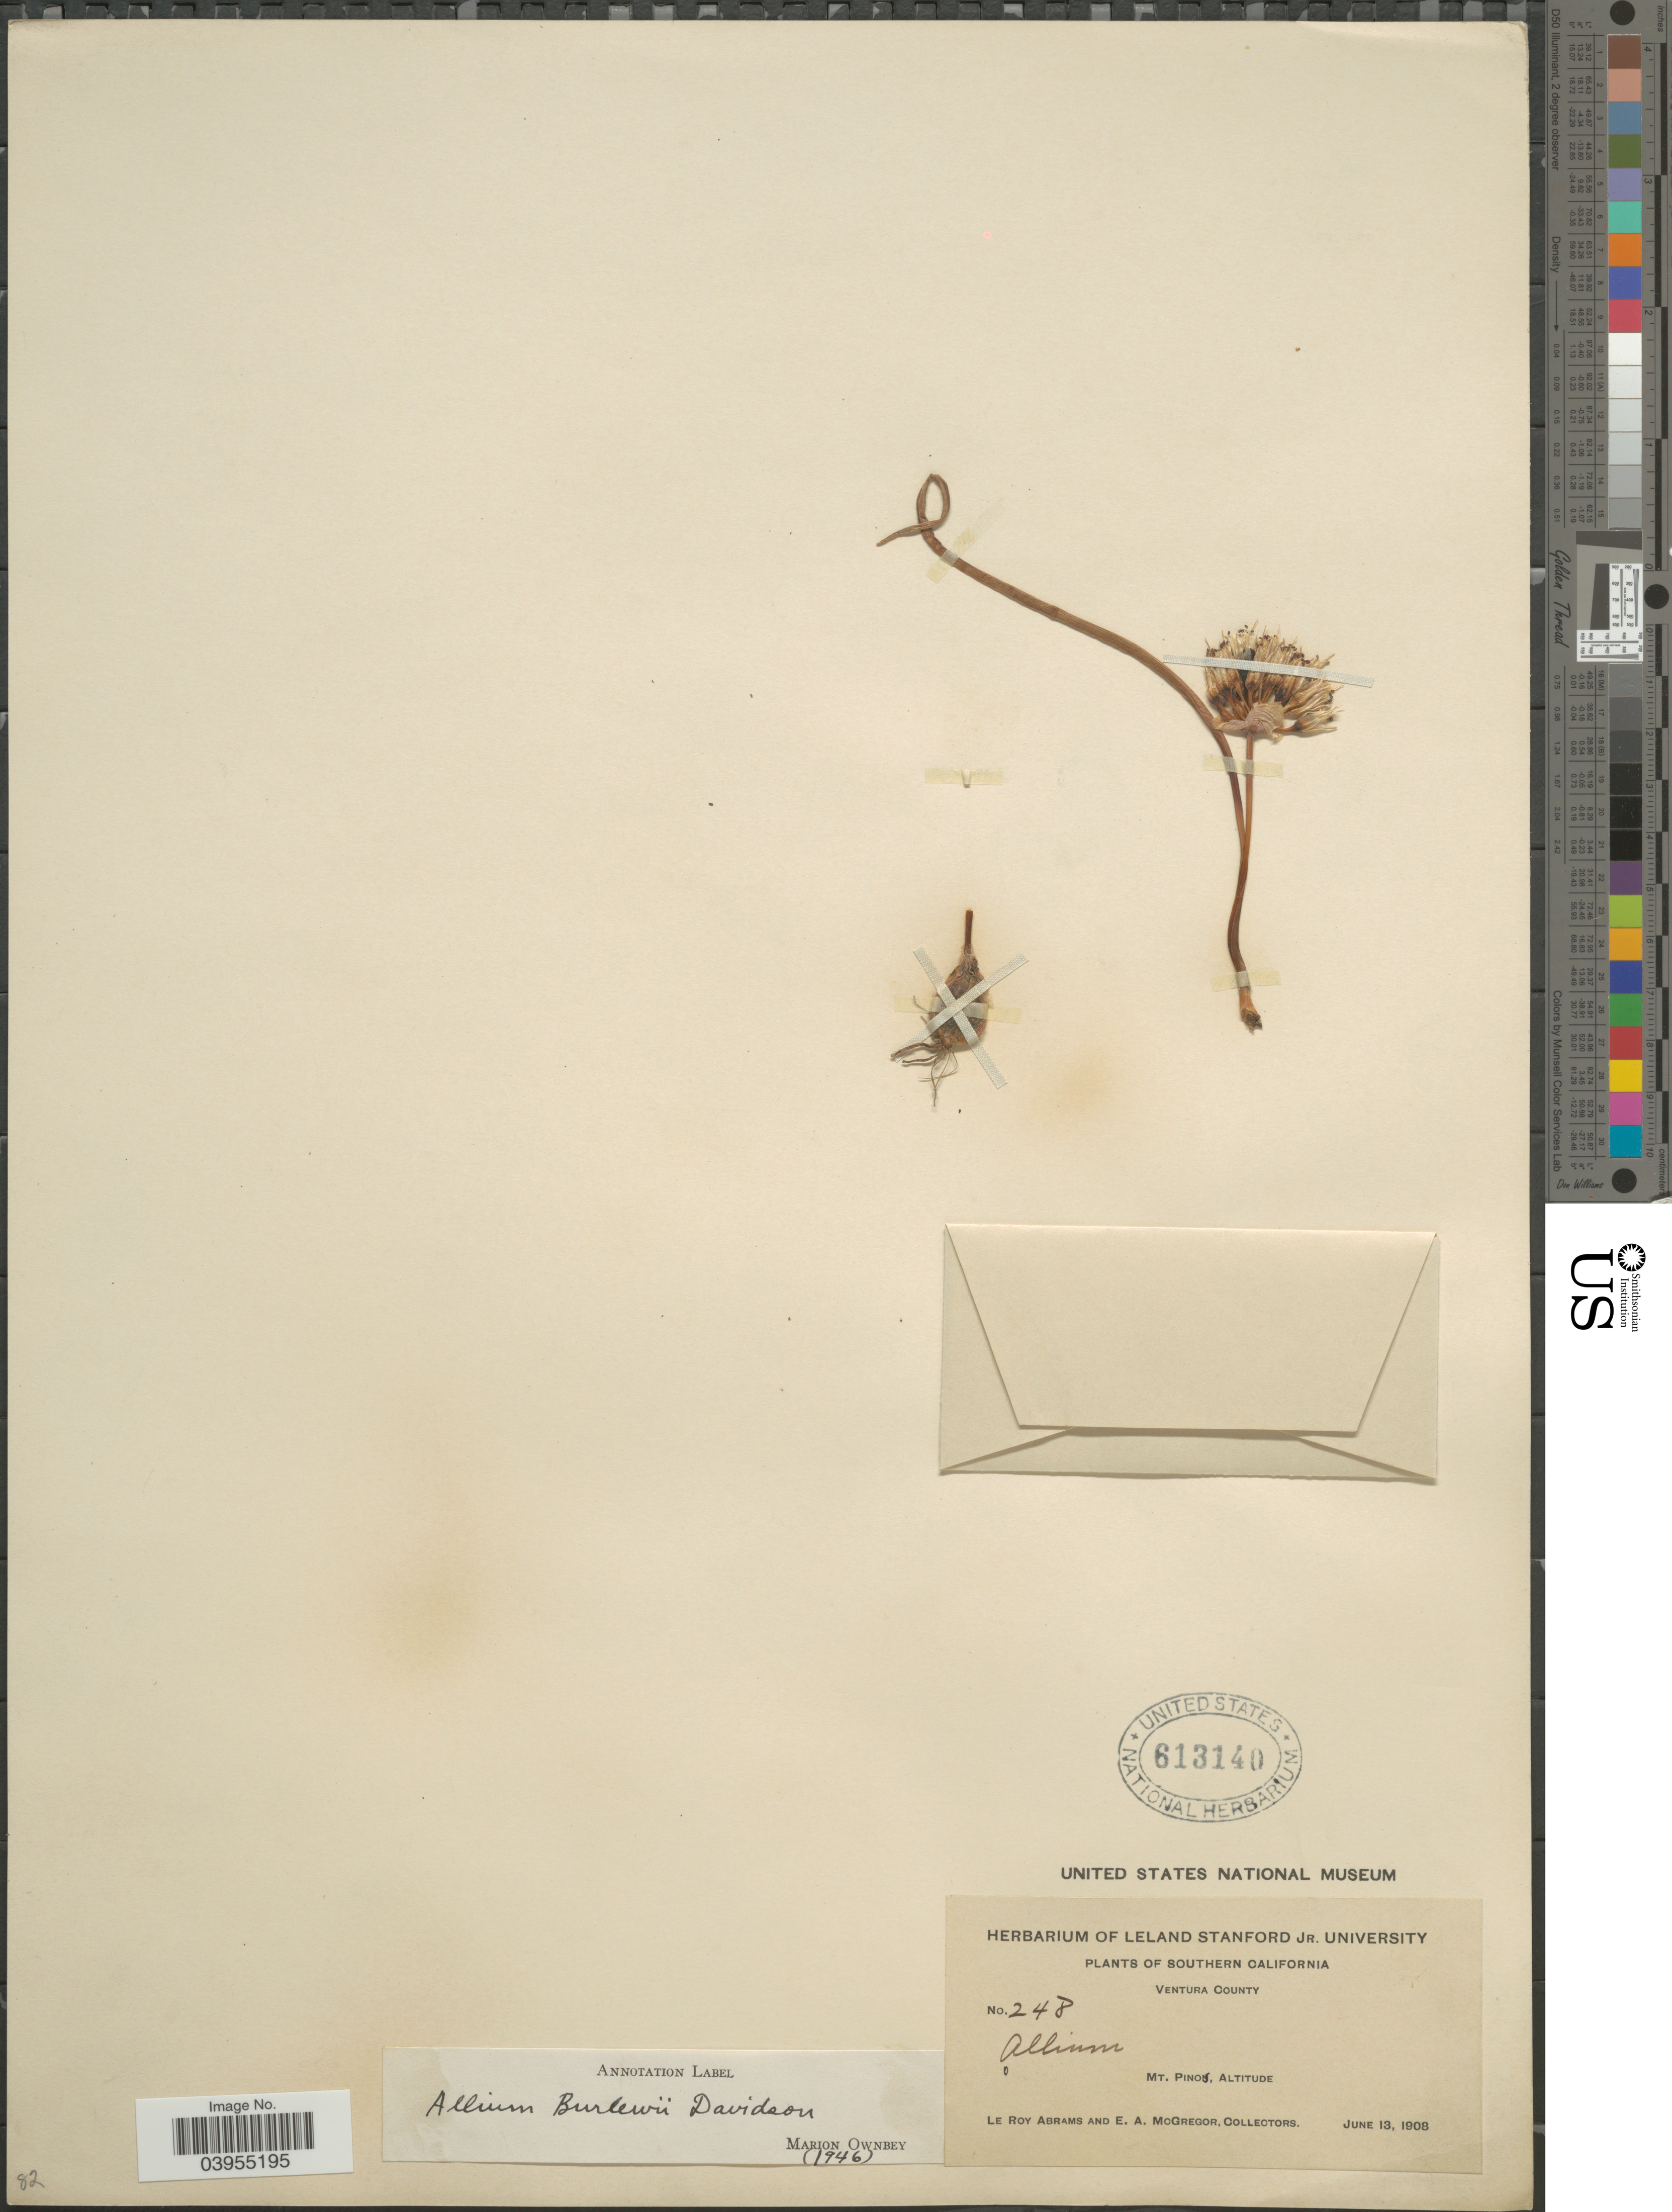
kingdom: Plantae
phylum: Tracheophyta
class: Liliopsida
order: Asparagales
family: Amaryllidaceae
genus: Allium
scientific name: Allium burlewii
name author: Davidson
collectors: L. Abrams & E. A. McGregor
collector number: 248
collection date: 1908-06-13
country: United States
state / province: California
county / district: Ventura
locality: Southern California. Ventura County. Mt. Pinos.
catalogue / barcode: US 613140